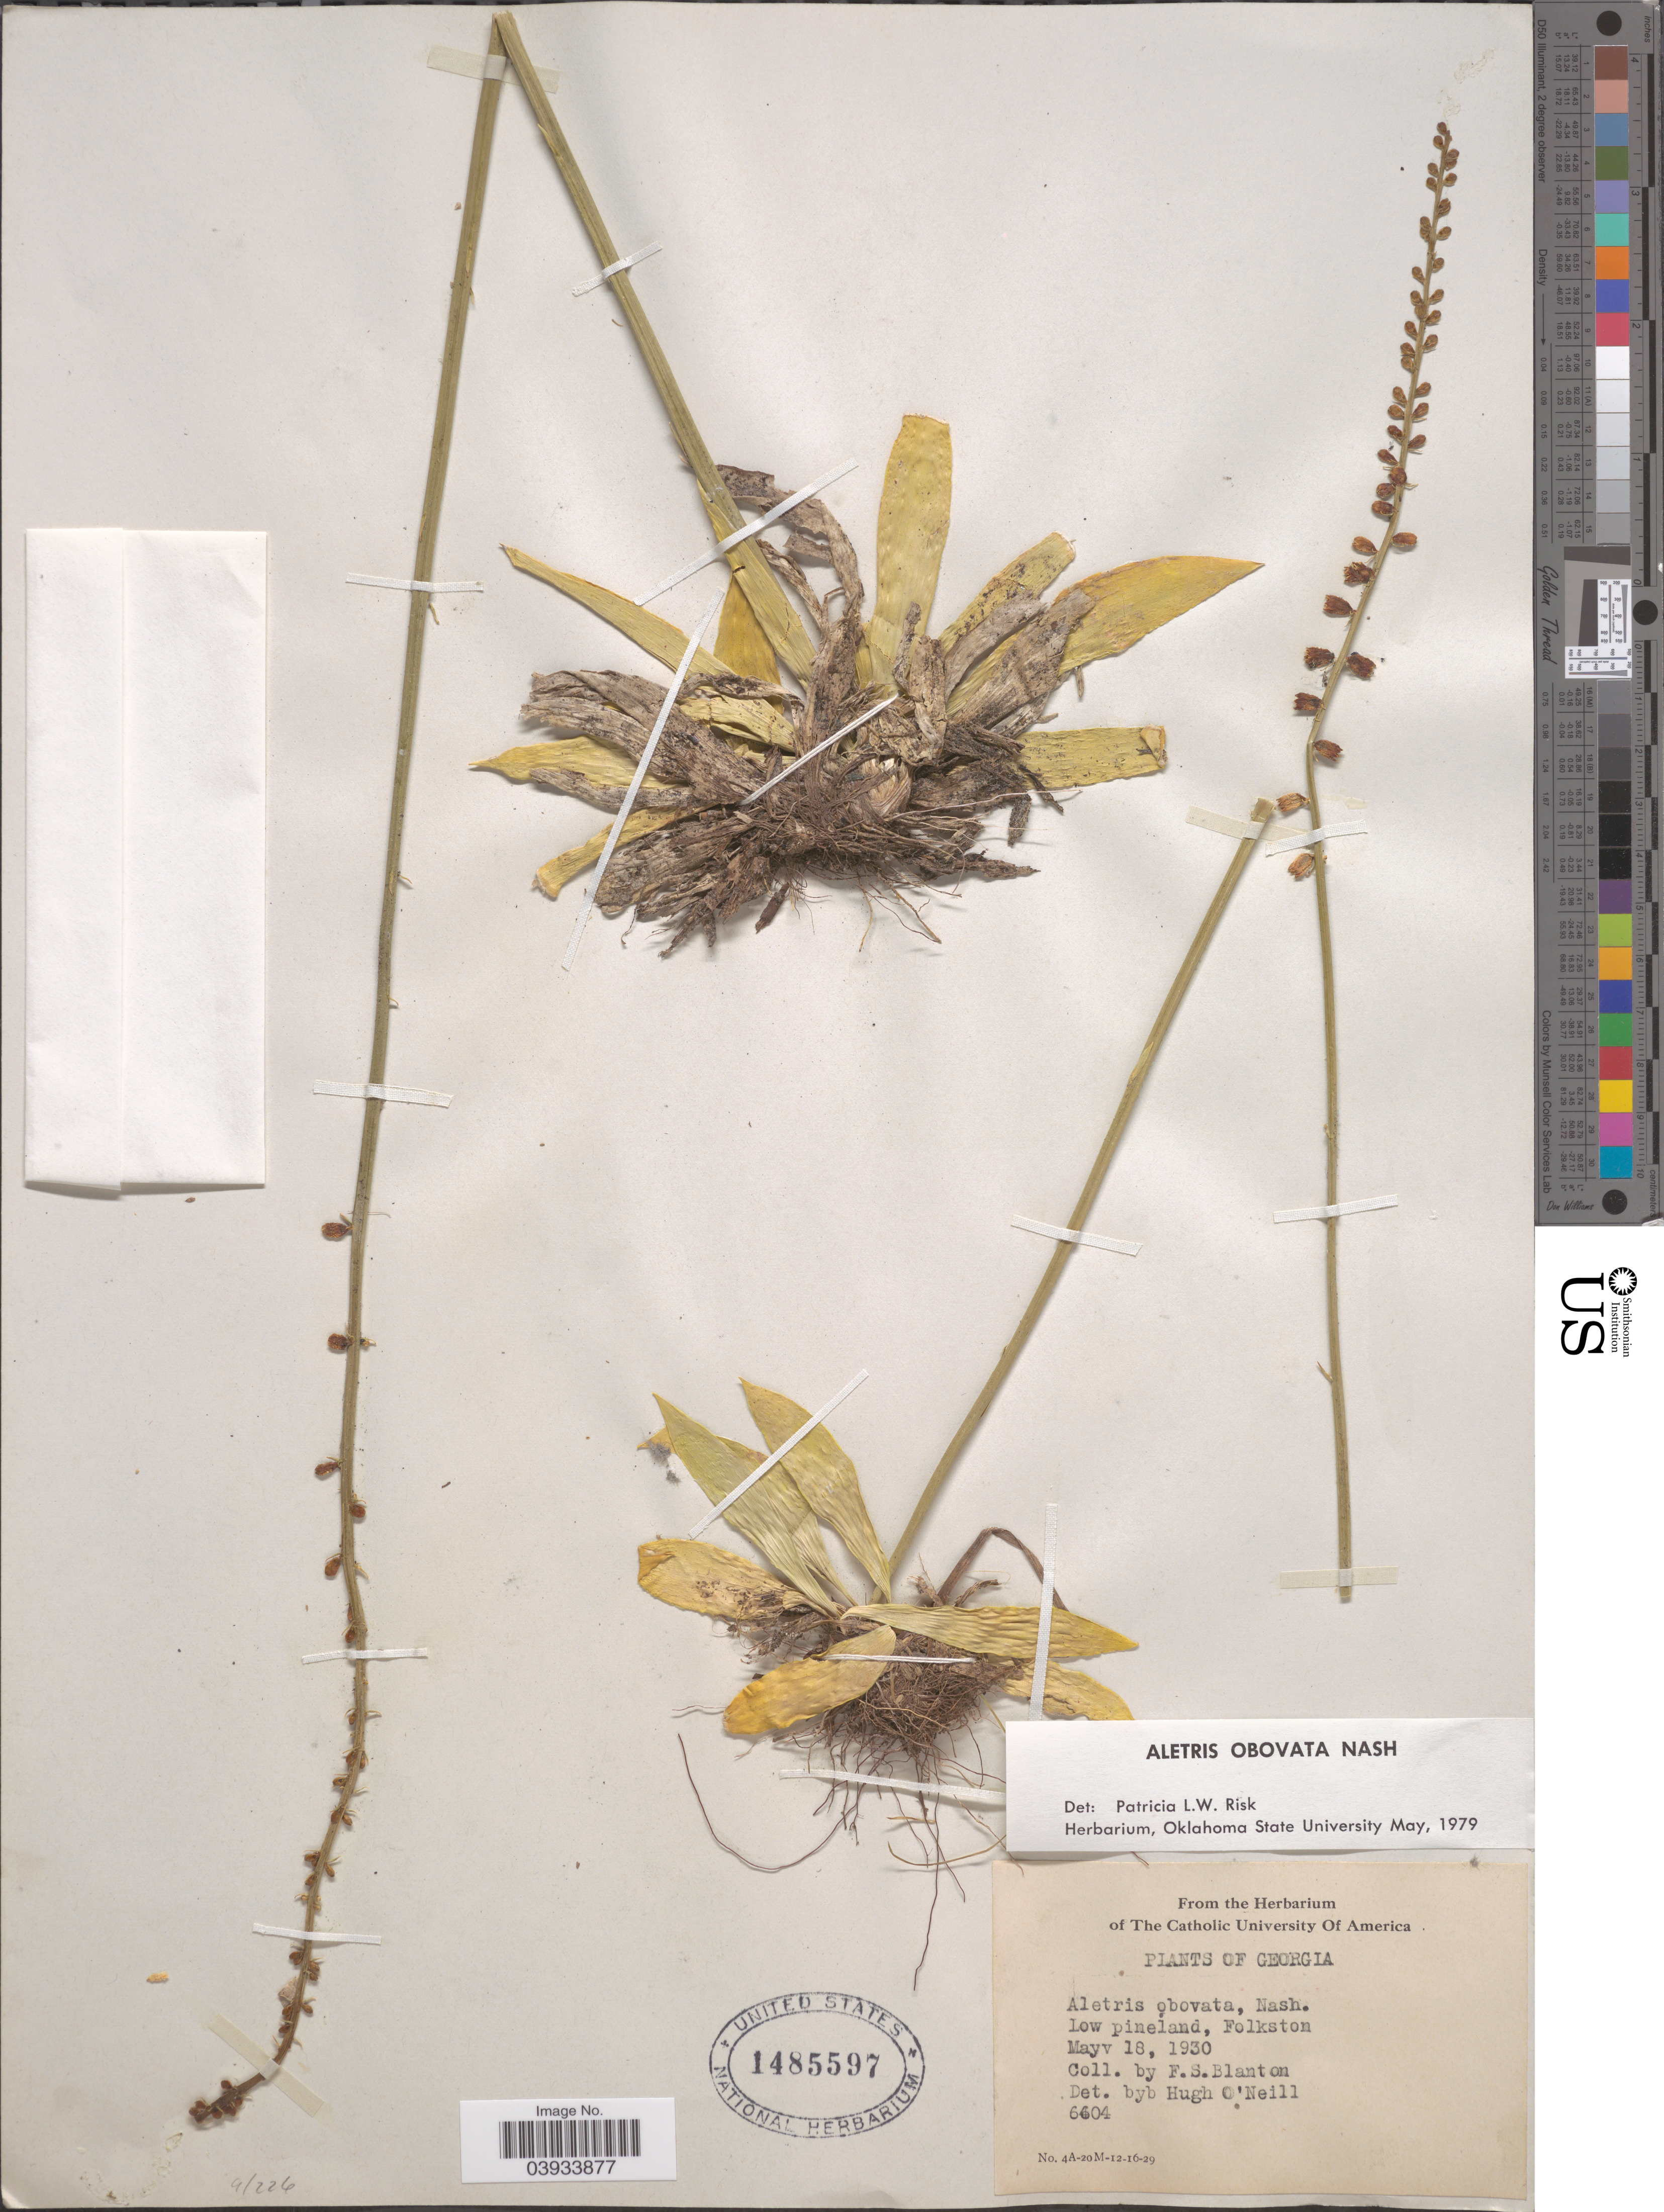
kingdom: Plantae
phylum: Tracheophyta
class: Liliopsida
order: Dioscoreales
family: Nartheciaceae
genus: Aletris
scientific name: Aletris obovata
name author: Nash ex Small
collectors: F. S. Blanton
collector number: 6604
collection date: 1930-05-18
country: United States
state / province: Georgia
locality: Folkston.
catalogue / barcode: US 1485597